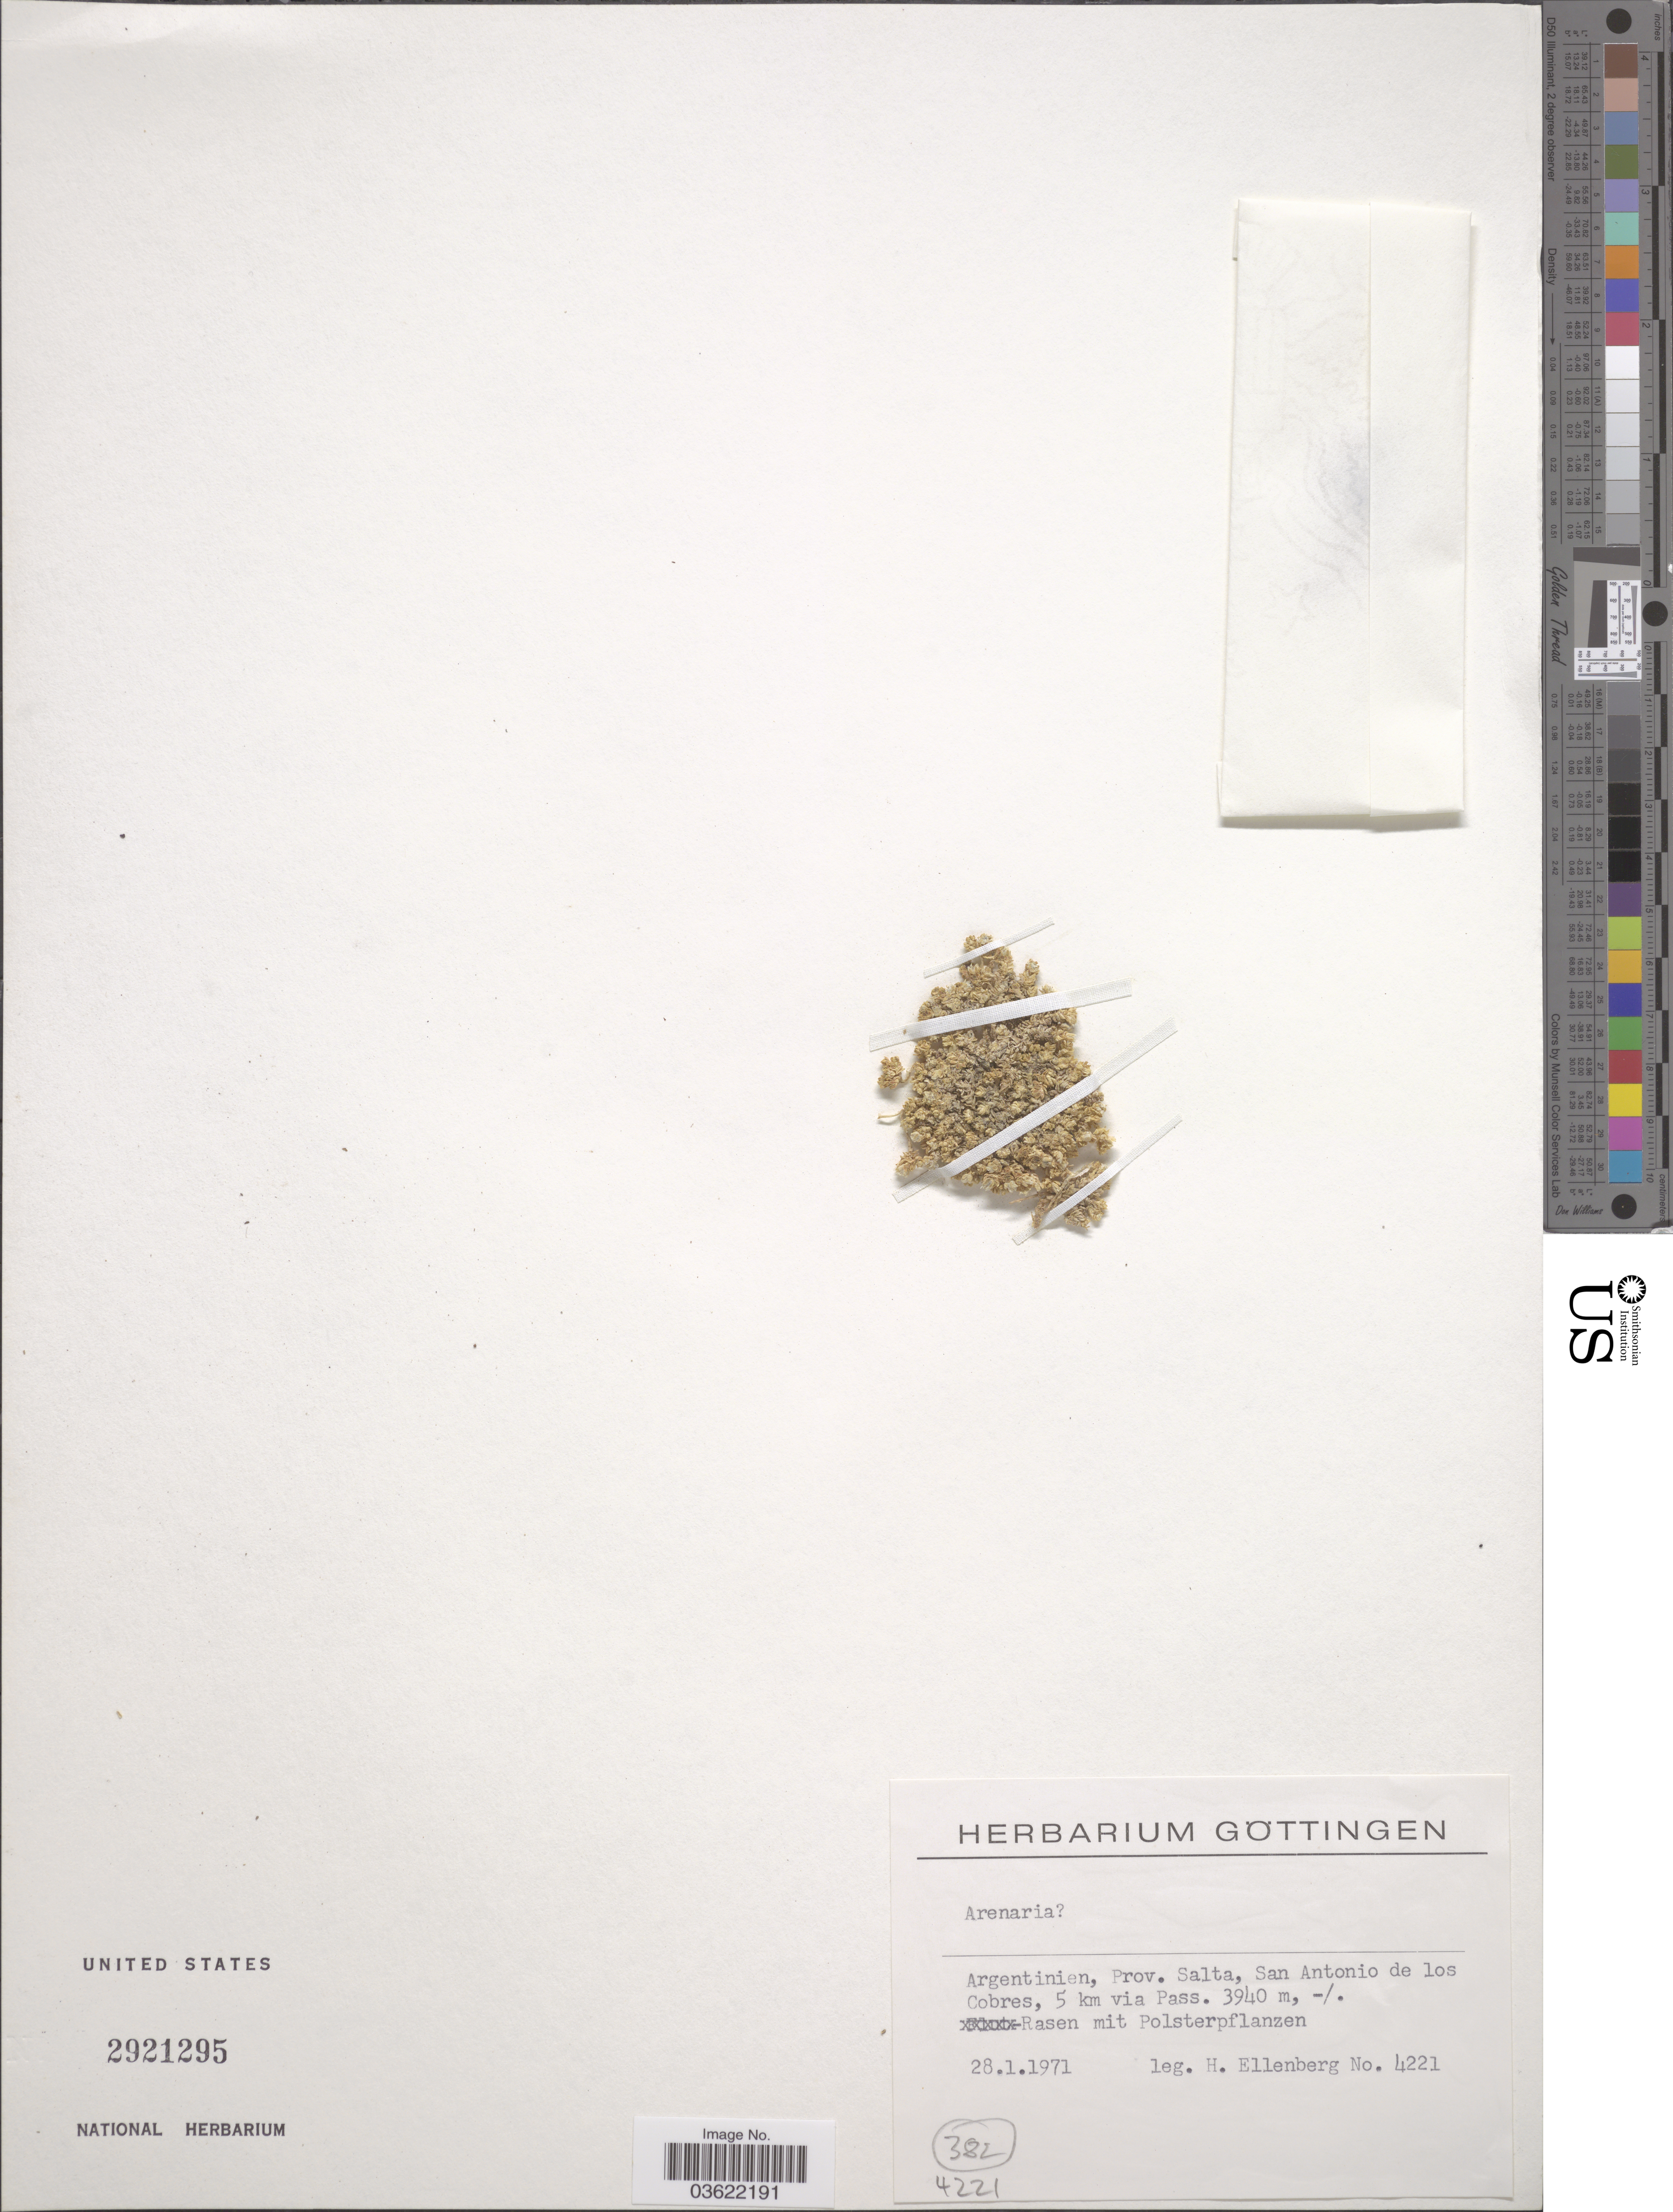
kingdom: Plantae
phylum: Tracheophyta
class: Magnoliopsida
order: Caryophyllales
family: Caryophyllaceae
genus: Arenaria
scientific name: Arenaria sp.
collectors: H. Ellenberg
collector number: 4221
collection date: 1971-01-28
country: Argentina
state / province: Salta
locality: San Antonio de los Cobres, 5 km via Pass.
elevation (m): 3940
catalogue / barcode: US 2921295